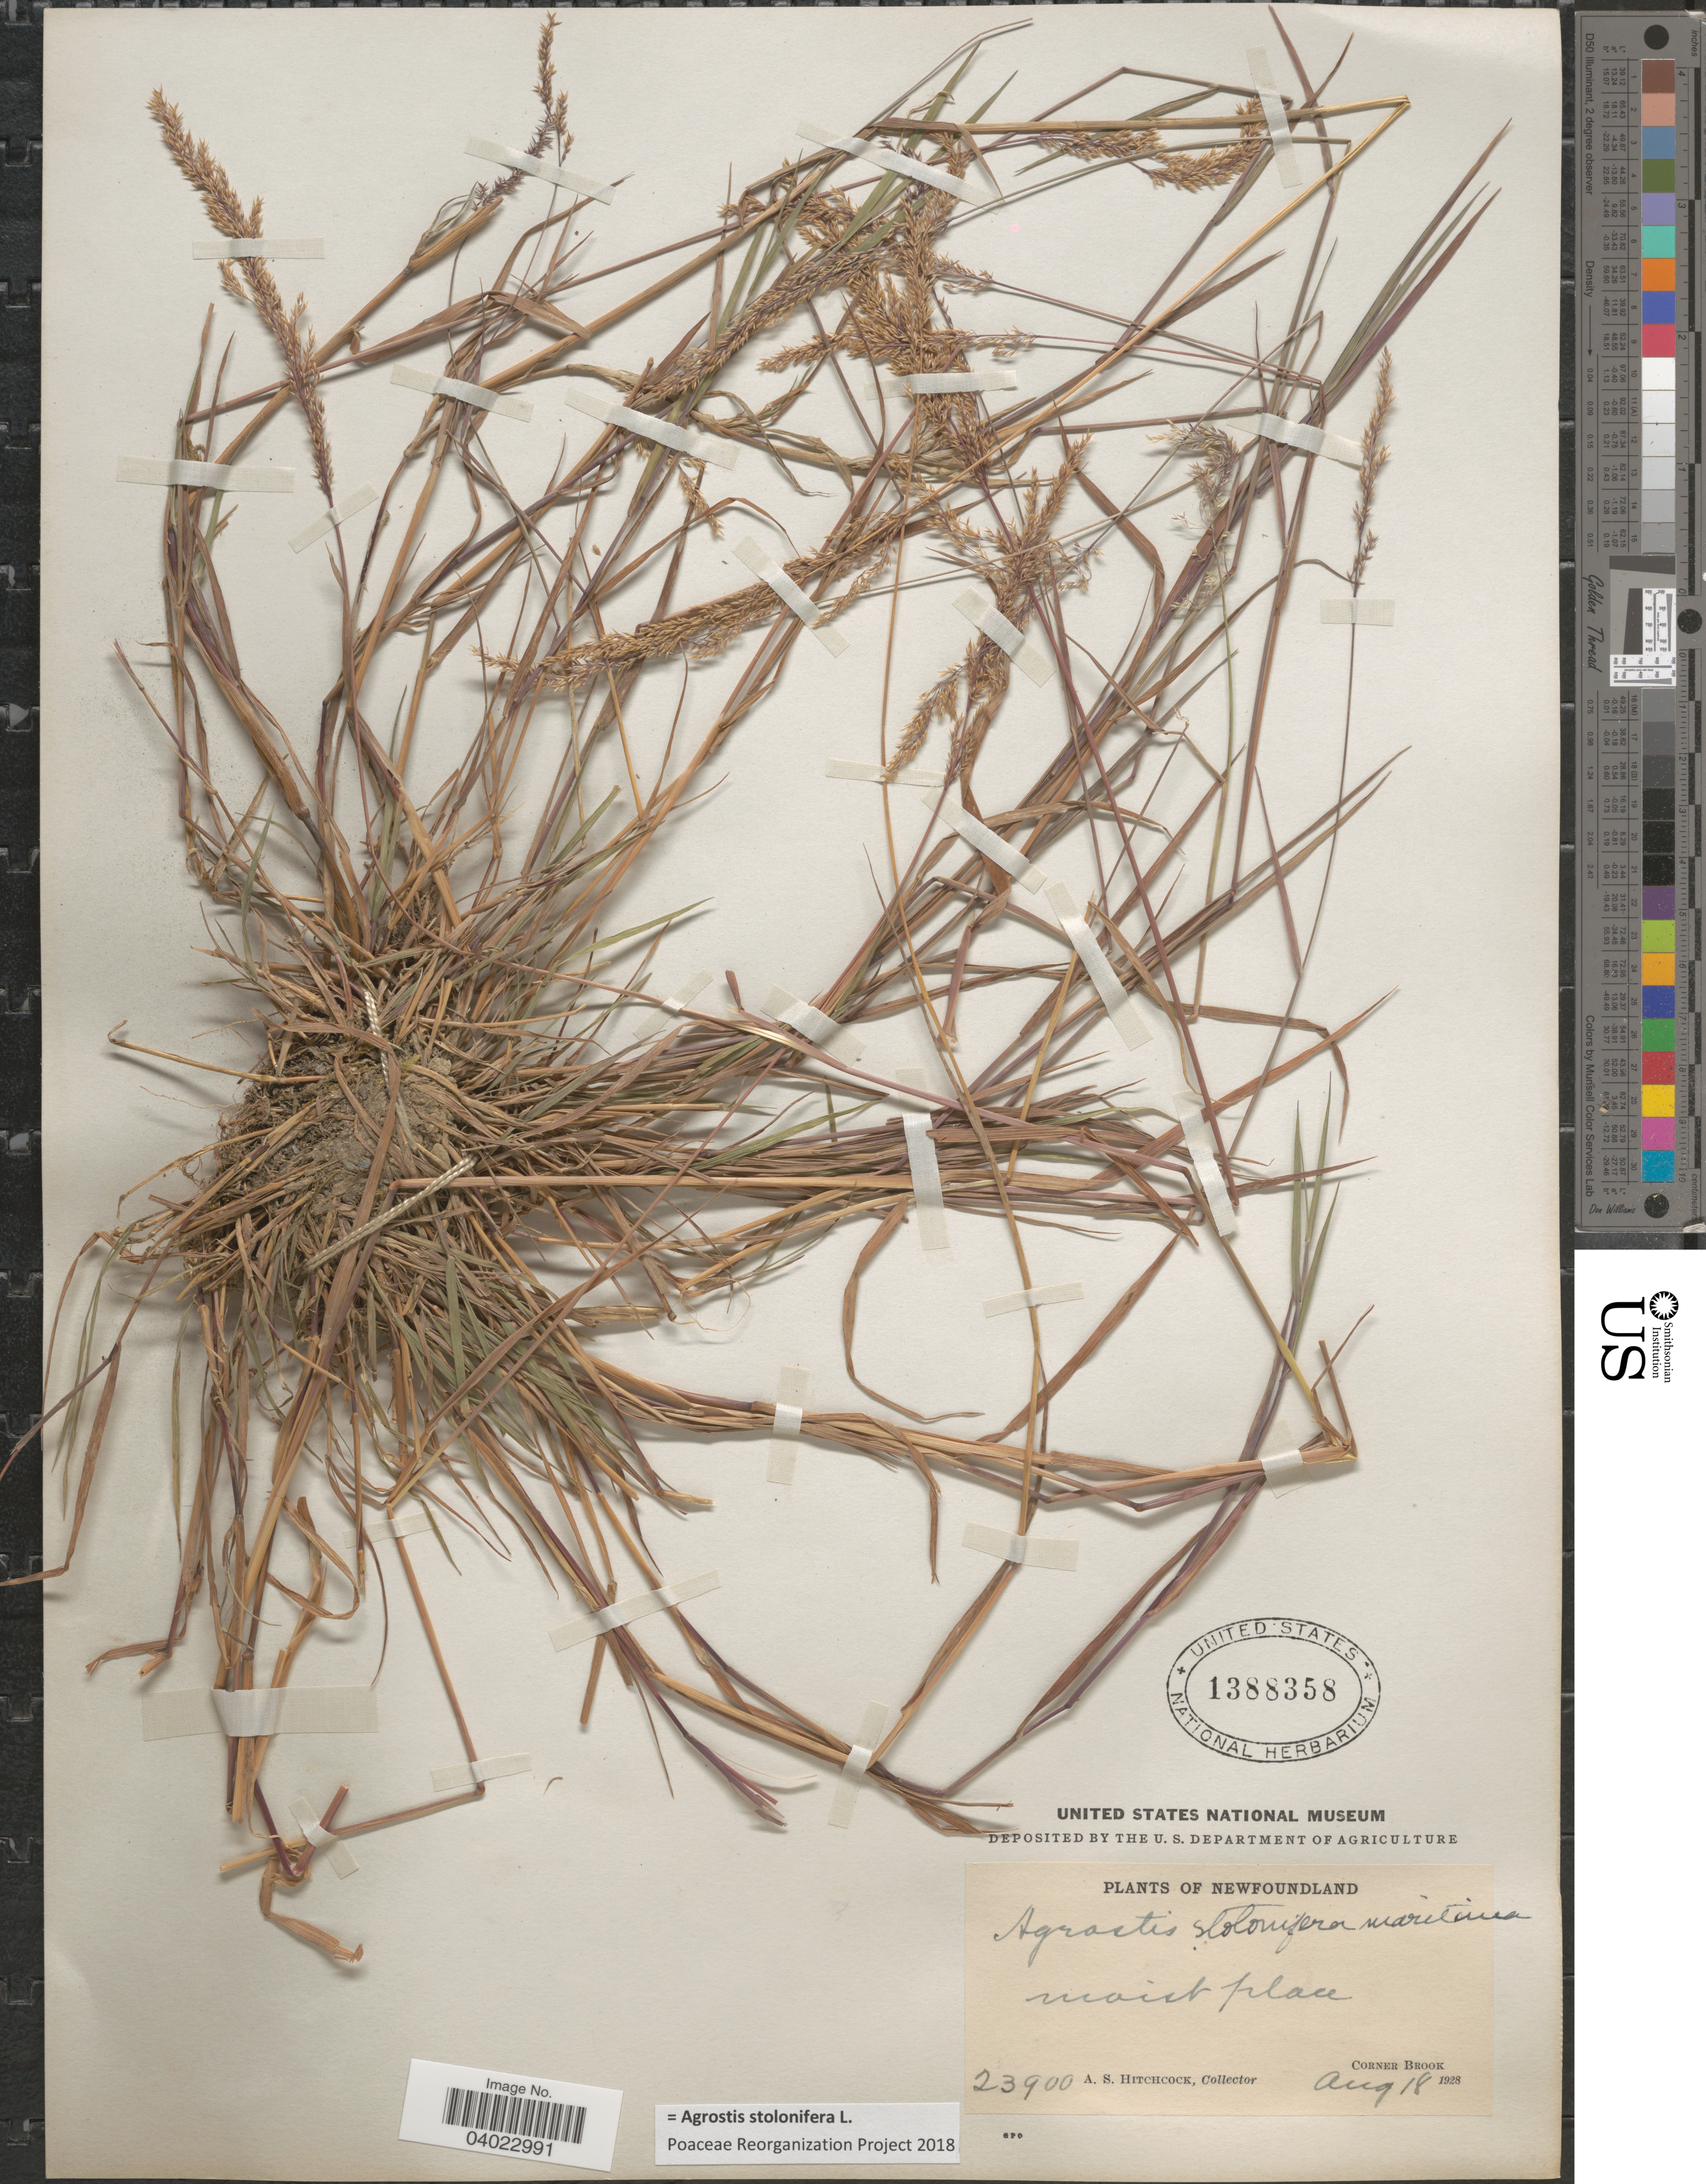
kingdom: Plantae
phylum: Tracheophyta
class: Liliopsida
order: Poales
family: Poaceae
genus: Agrostis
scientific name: Agrostis stolonifera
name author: L.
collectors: A. S. Hitchcock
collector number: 23900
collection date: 1928-08-18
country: Canada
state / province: Newfoundland and Labrador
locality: Moist place. Corner Brook.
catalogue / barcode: US 1388358